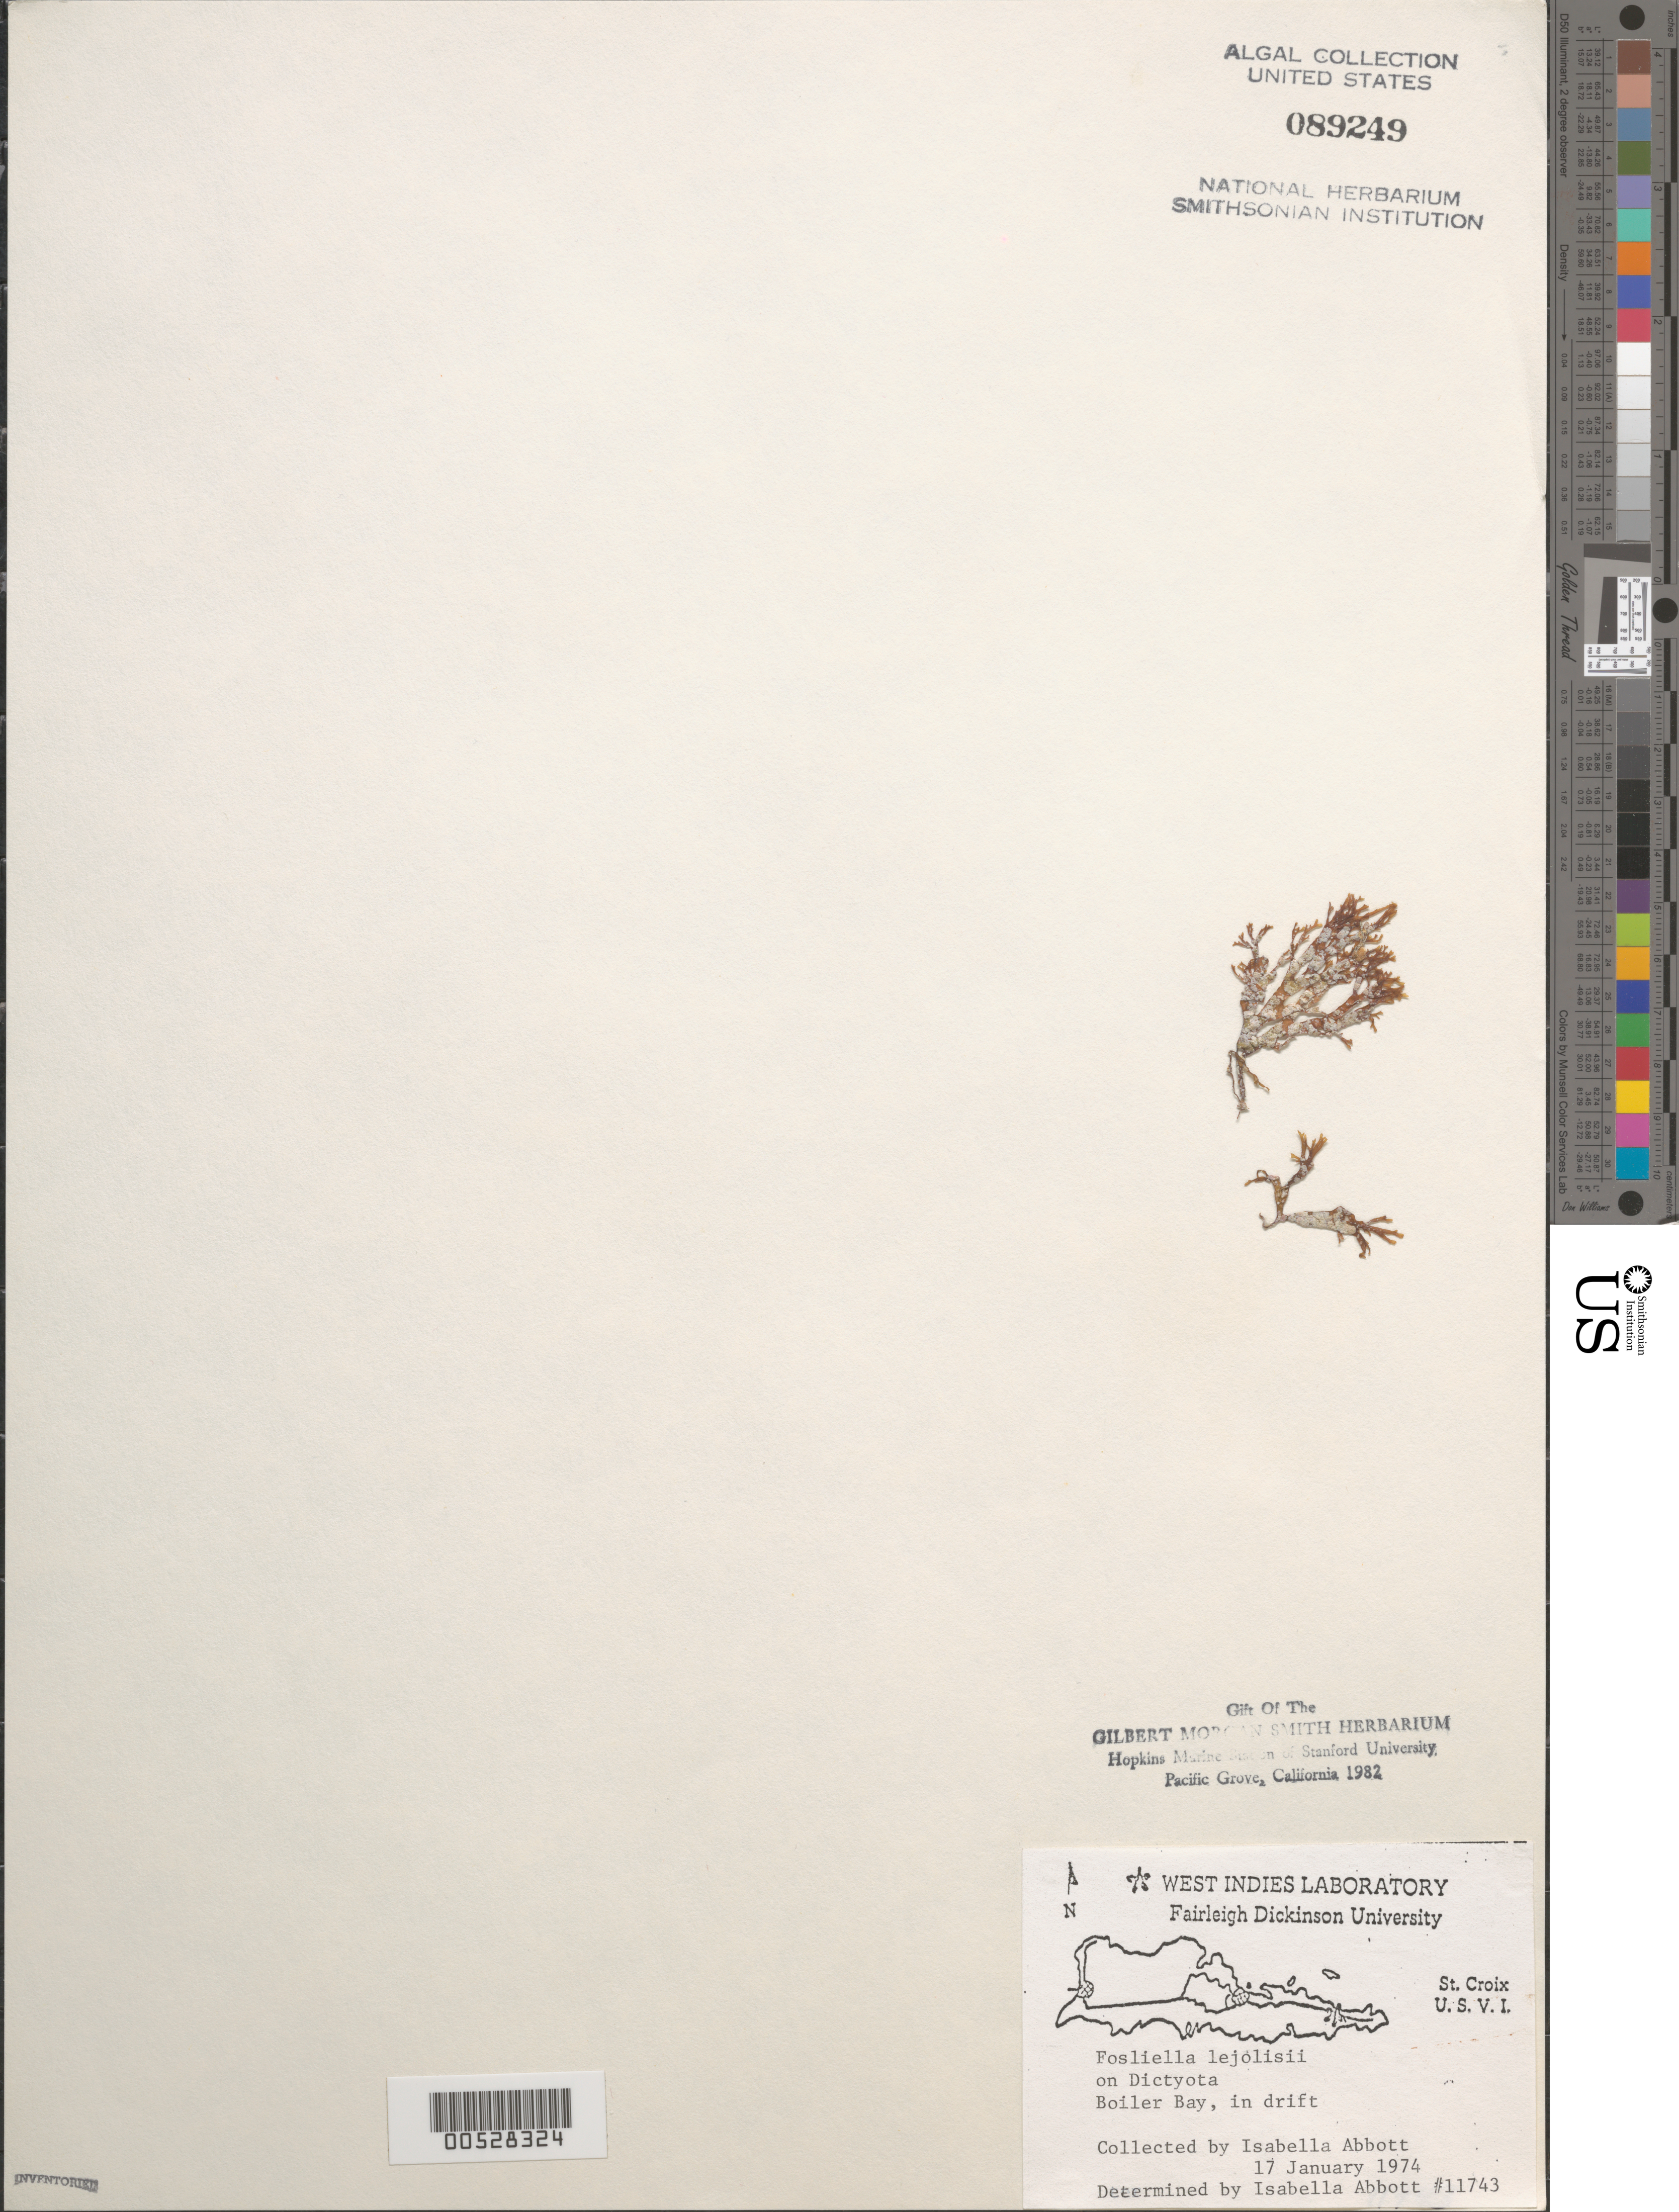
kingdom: Plantae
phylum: Rhodophyta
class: Florideophyceae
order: Corallinales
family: Corallinaceae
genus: Pneophyllum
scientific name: Pneophyllum fragile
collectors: I. A. Abbott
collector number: IAA 11743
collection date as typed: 17 Jan 1974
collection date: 1974-01-17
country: U.S. Virgin Islands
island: St. Croix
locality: Boiler Bay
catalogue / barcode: US 89249